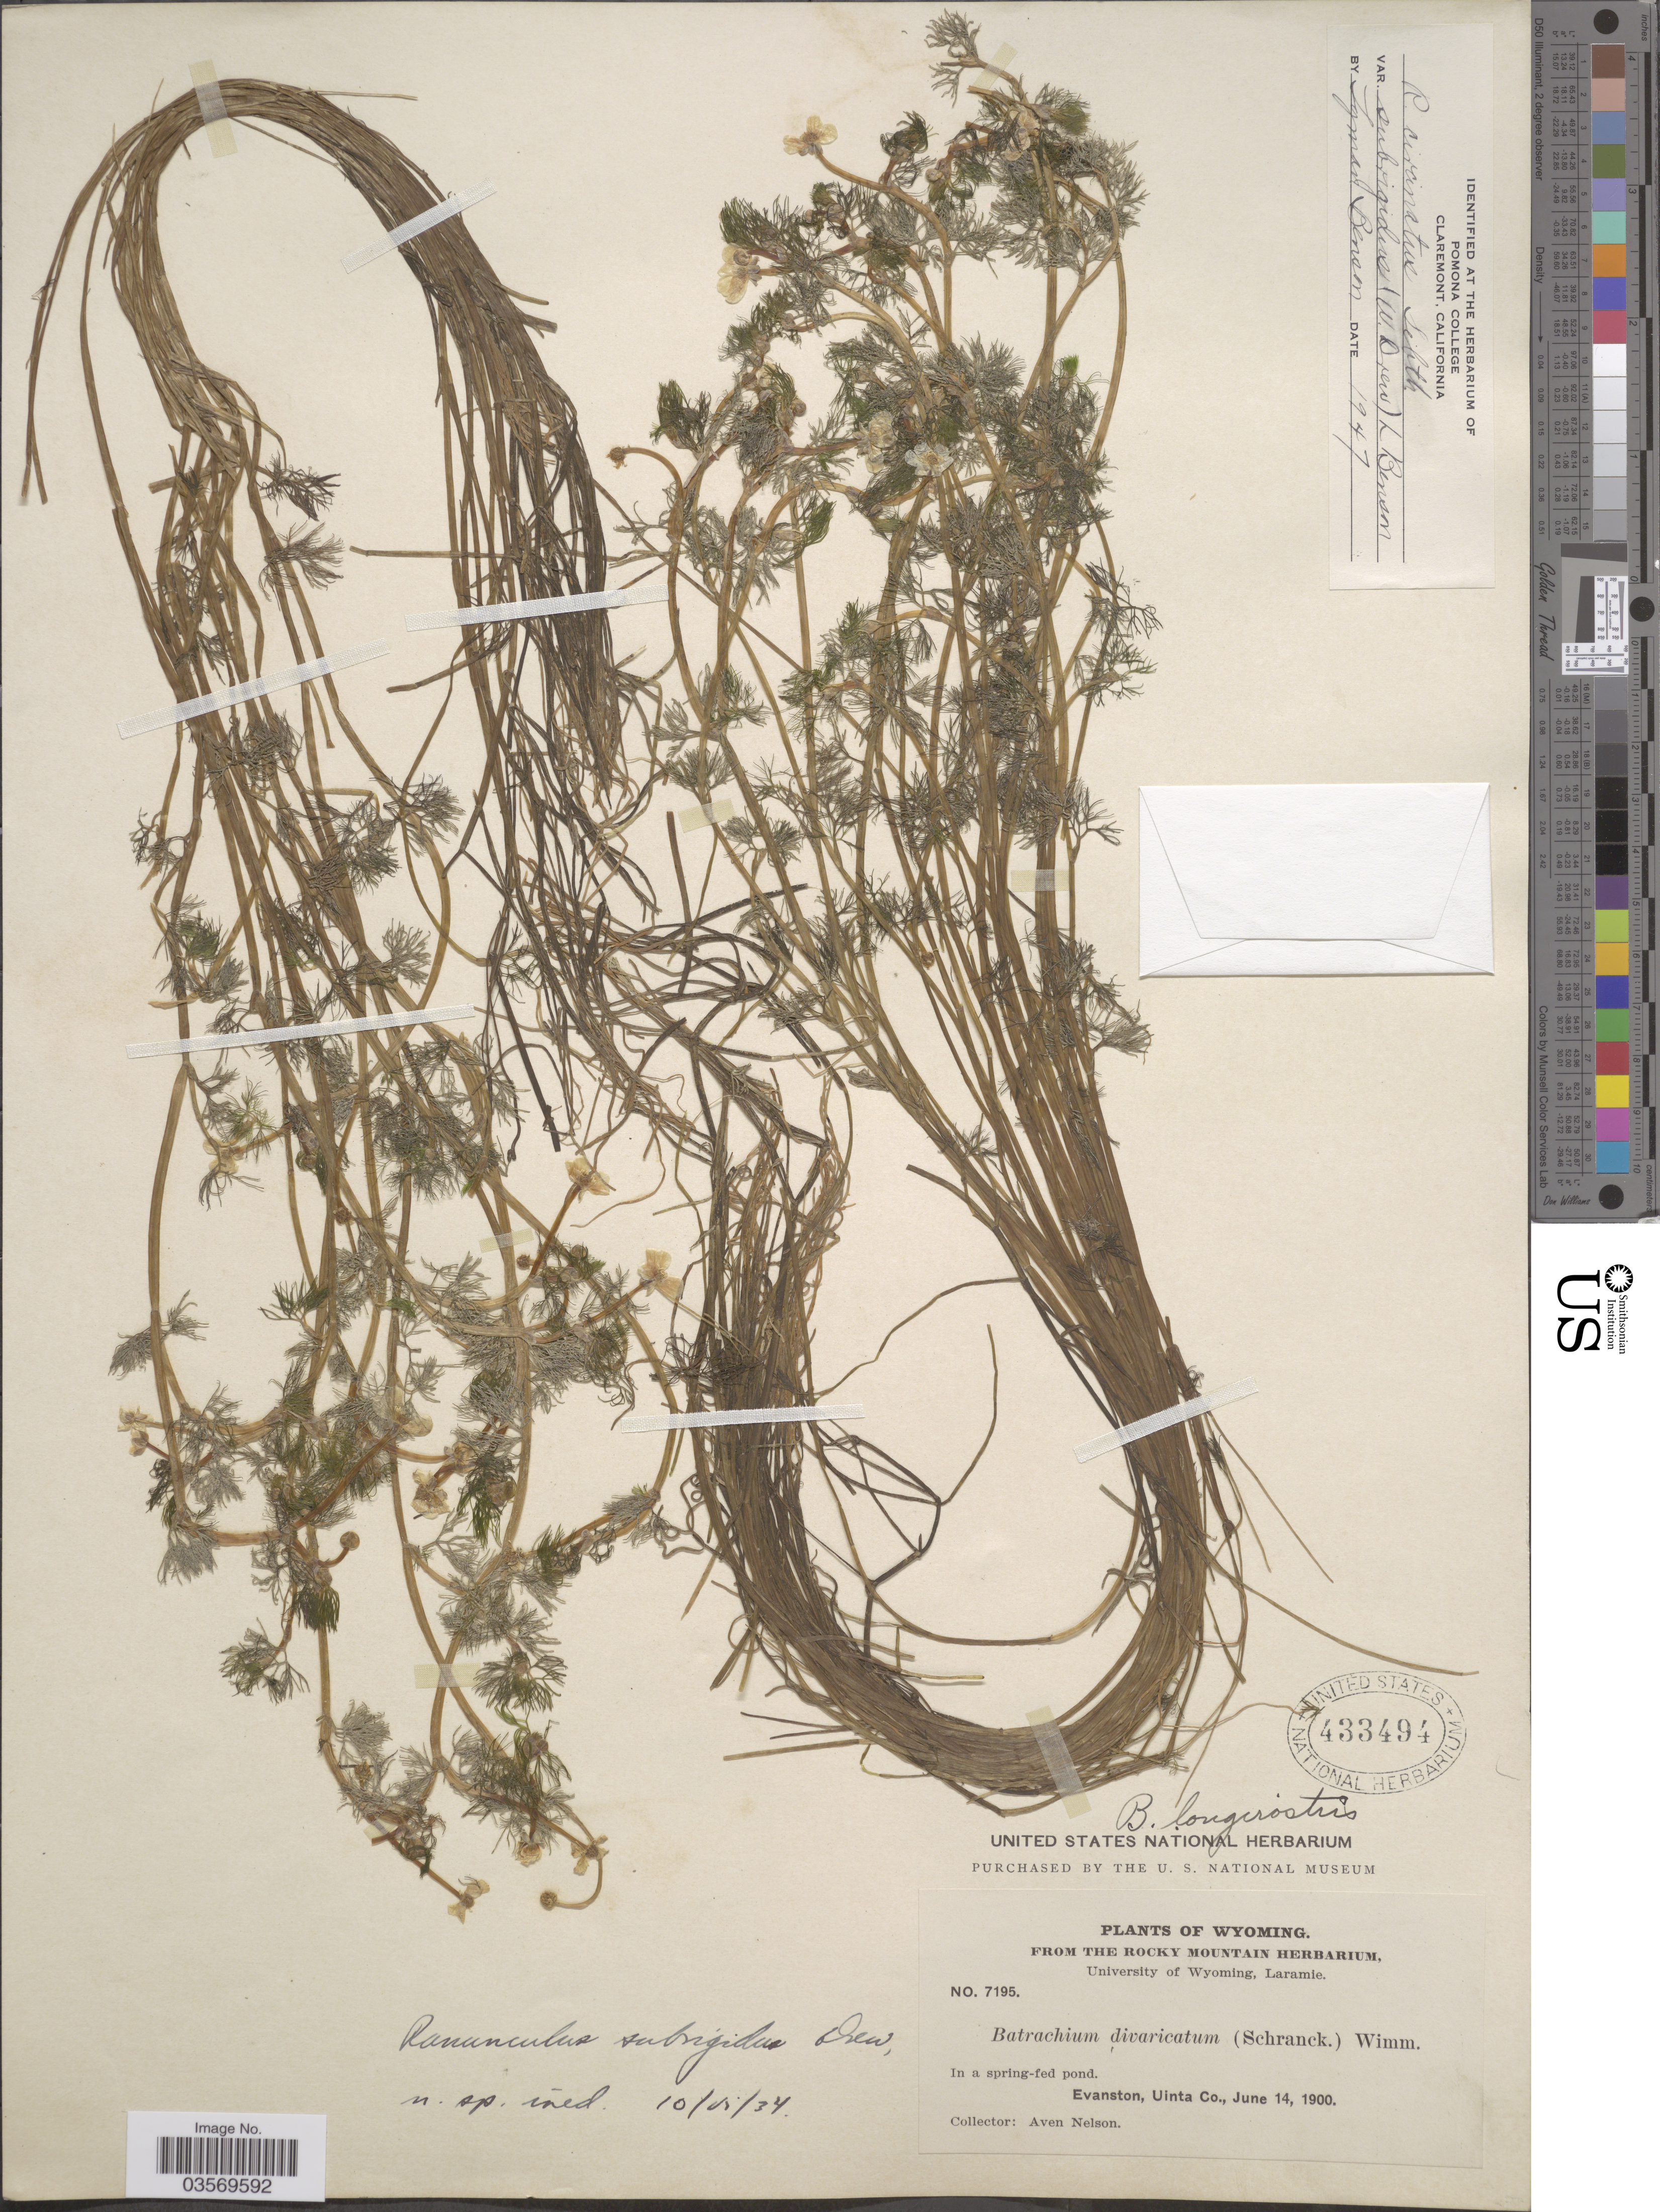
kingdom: Plantae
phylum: Tracheophyta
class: Magnoliopsida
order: Ranunculales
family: Ranunculaceae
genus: Ranunculus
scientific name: Ranunculus subrigidus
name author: W.B. Drew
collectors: A. Nelson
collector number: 7195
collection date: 1900-06-14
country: United States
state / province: Wyoming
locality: Evanston, Uinta Co.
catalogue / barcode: US 433494